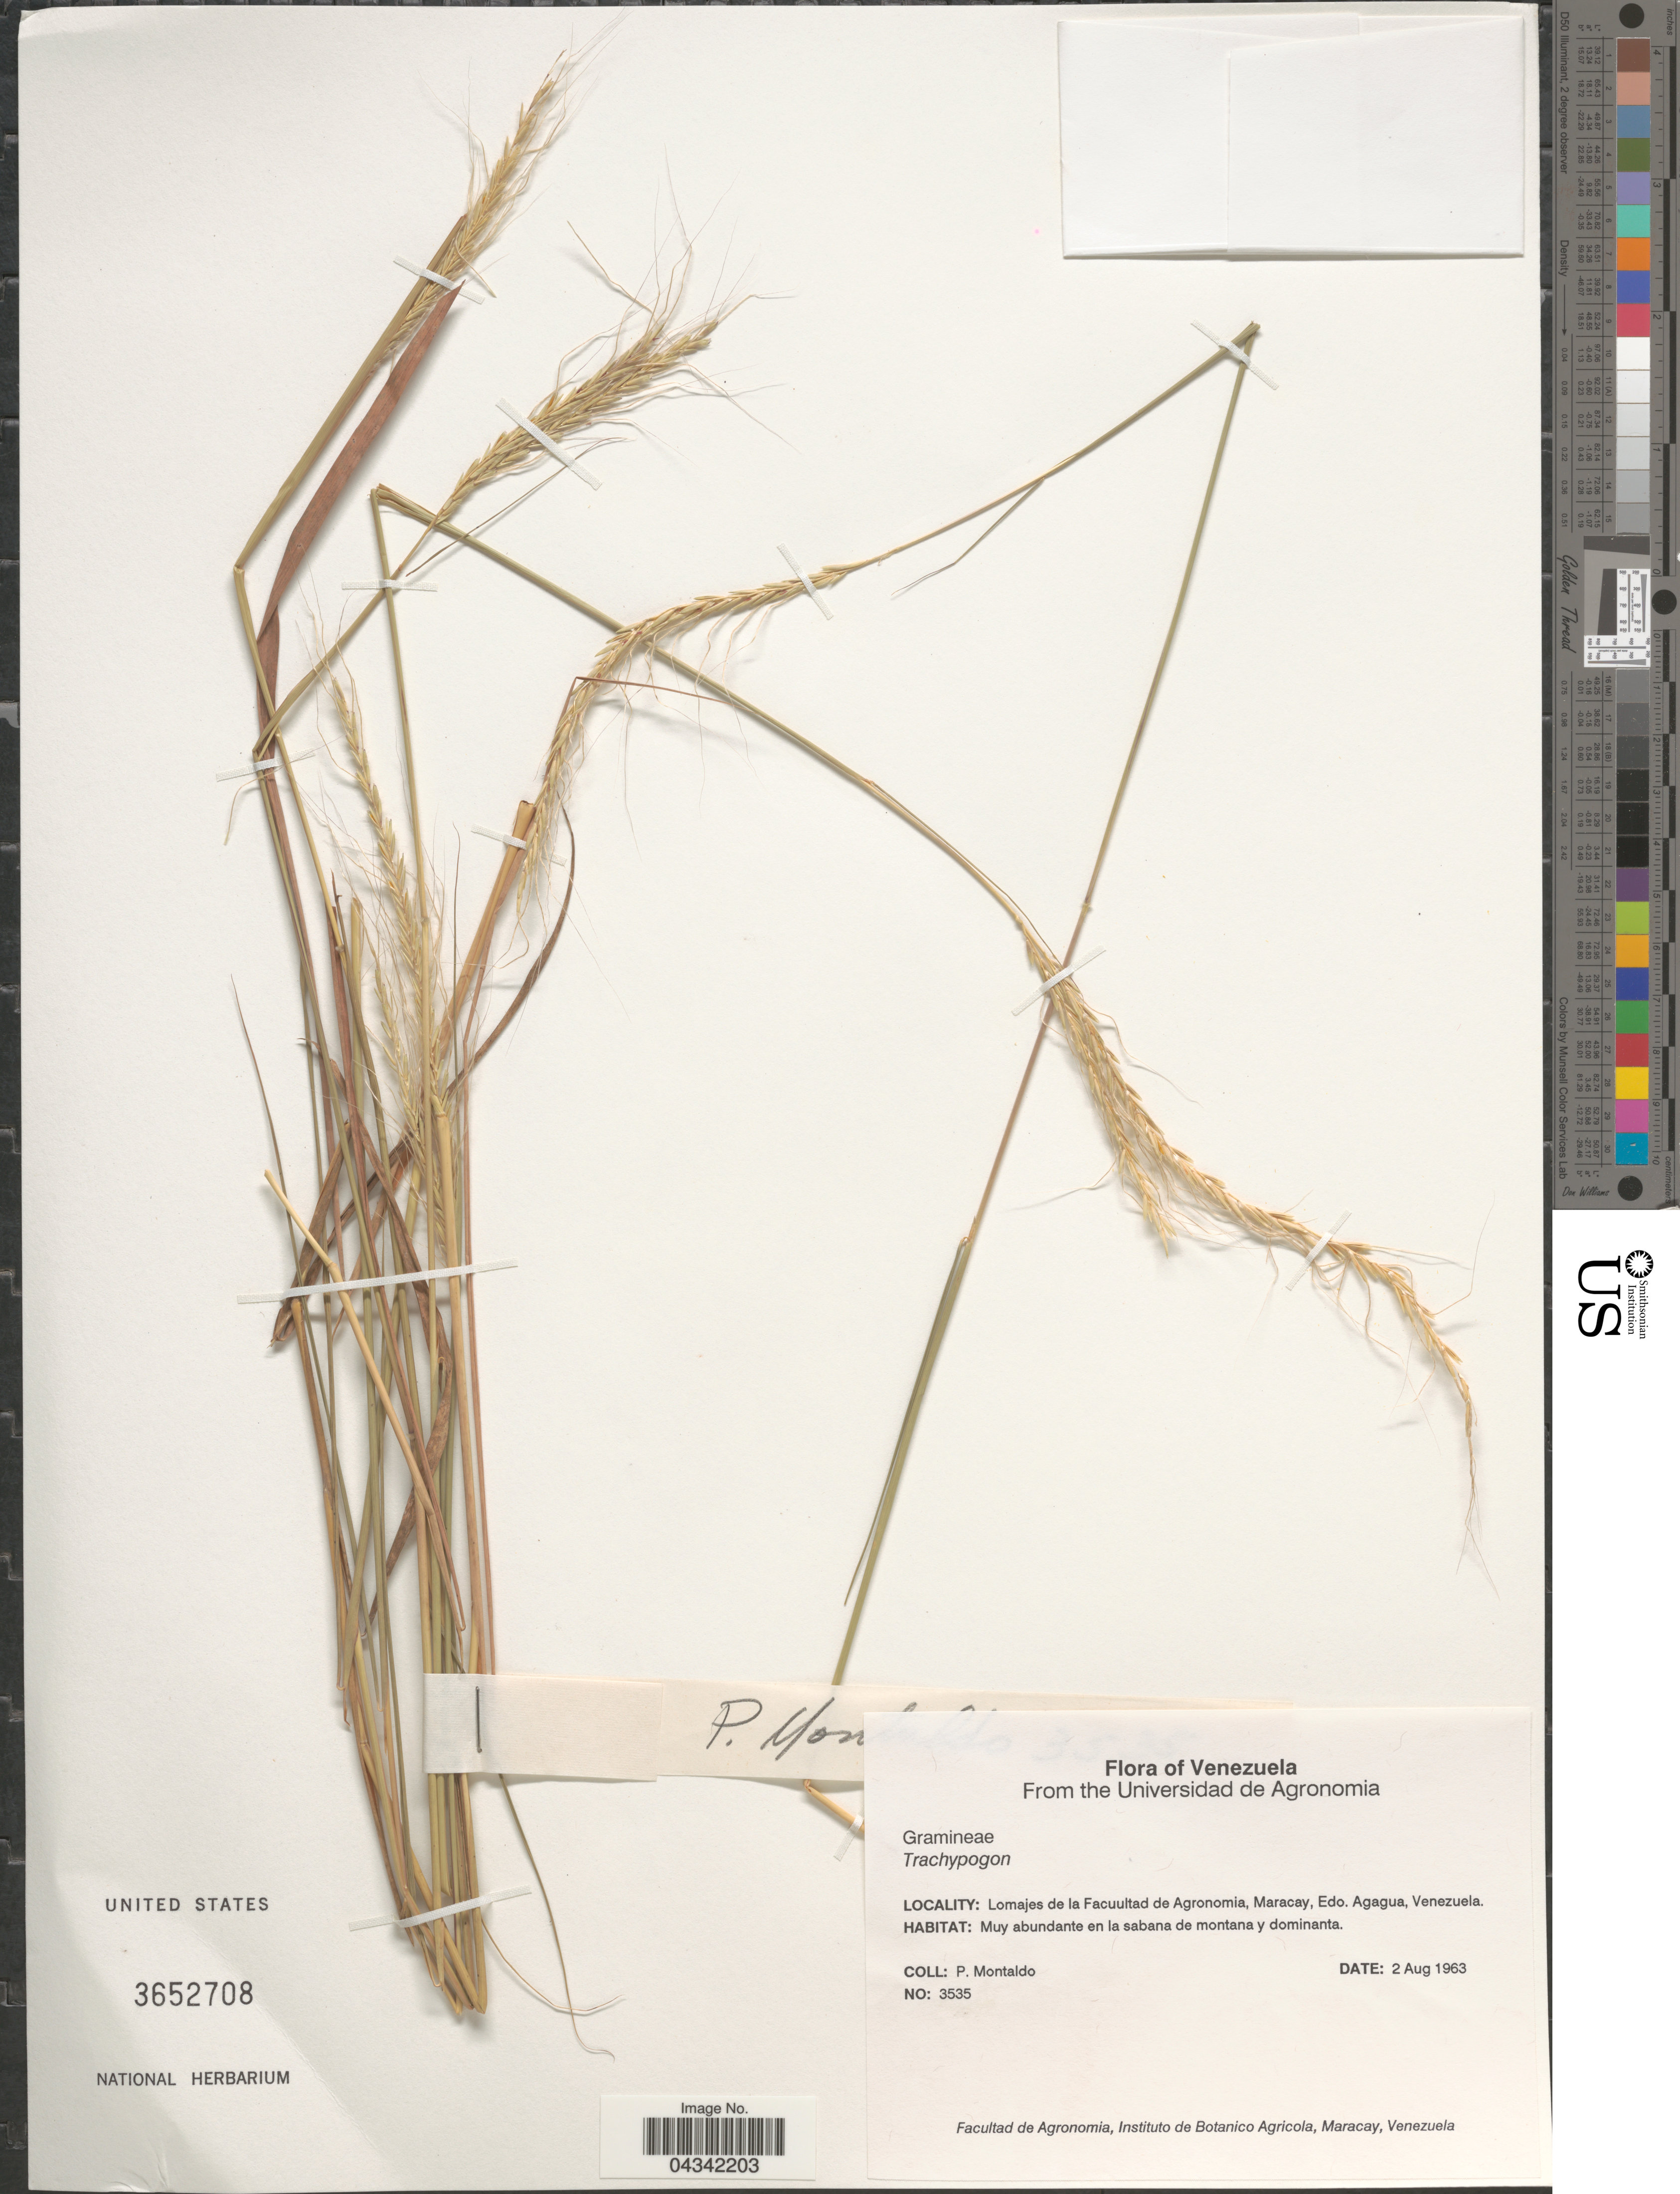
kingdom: Plantae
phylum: Tracheophyta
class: Liliopsida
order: Poales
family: Poaceae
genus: Trachypogon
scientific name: Trachypogon sp.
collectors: P. Montaldo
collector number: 3535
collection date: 1963-08-02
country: Venezuela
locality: Lomajes de la Facuultad de Agronomia, Maracay, Edo. Agagua.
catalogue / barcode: US 3652708